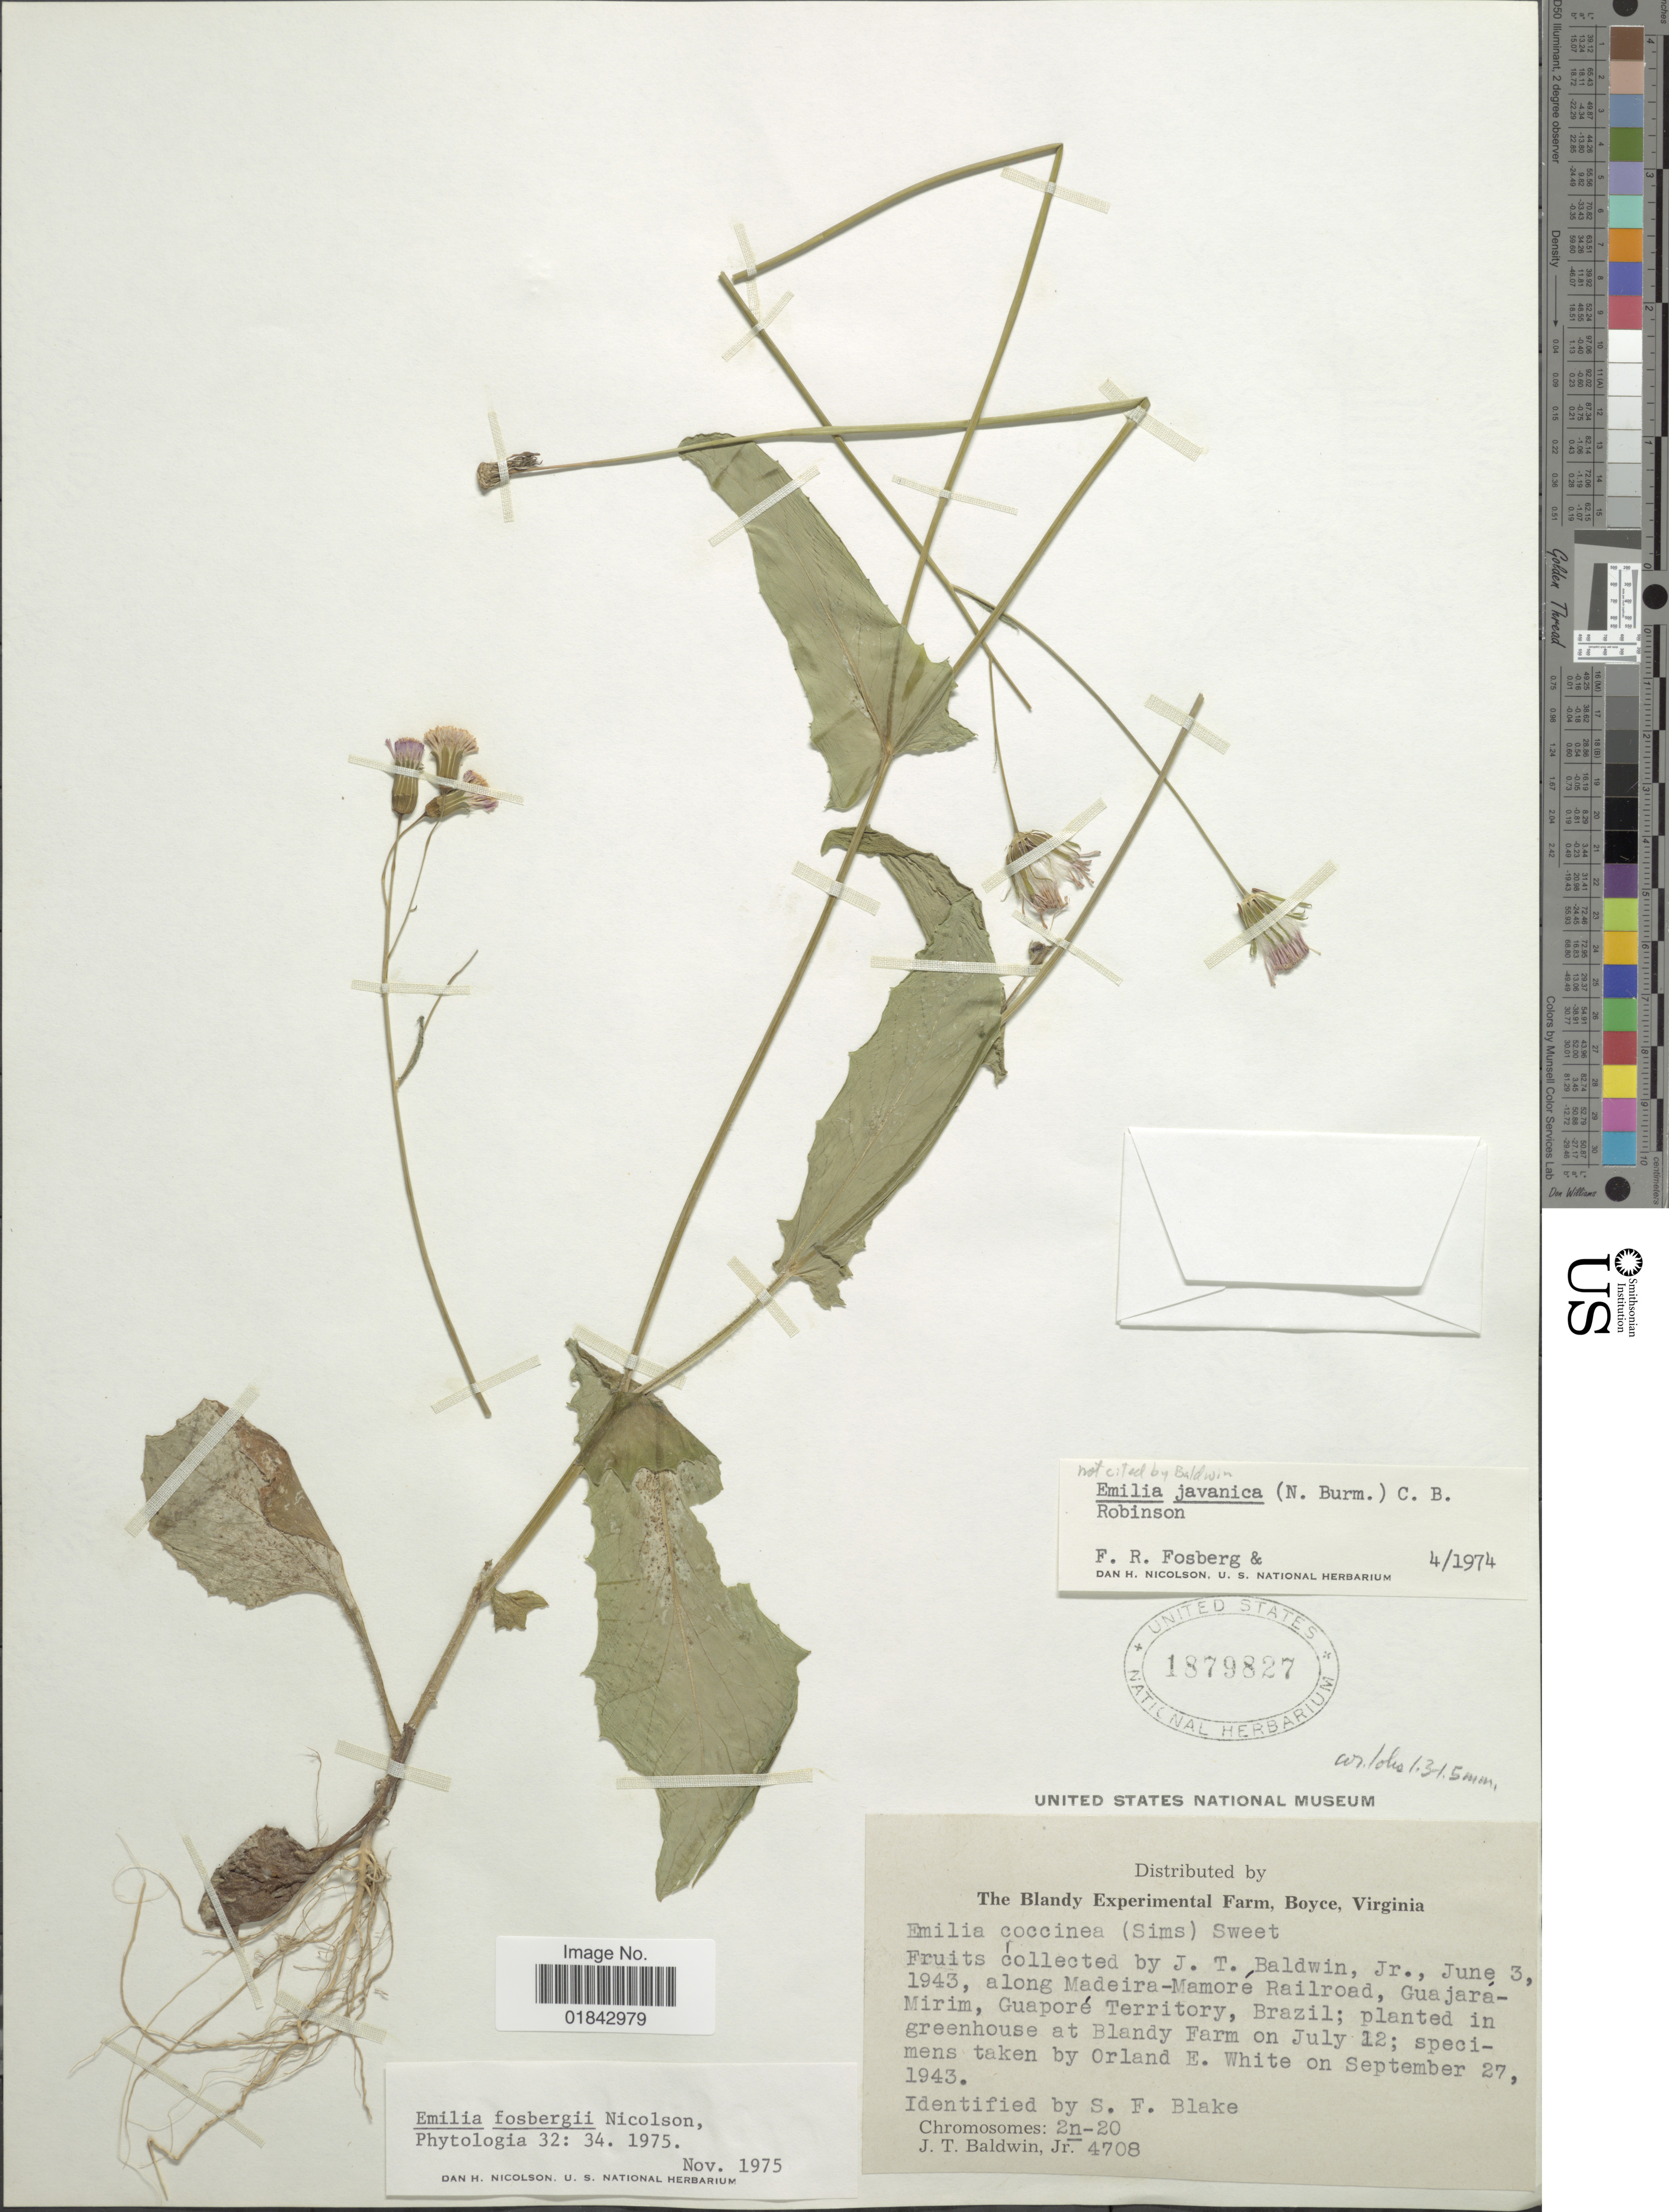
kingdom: Plantae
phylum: Tracheophyta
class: Magnoliopsida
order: Asterales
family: Asteraceae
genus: Emilia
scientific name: Emilia fosbergii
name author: Nicolson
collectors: J. T. Baldwin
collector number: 4708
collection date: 1943-09-27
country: United States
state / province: Virginia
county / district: Clarke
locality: Collected from cultivation in greenhouse at Blandy Farm. Originally frorm along Madeira-Mamoré Railroad, Guajara- Mirrim, Guaporé Territory;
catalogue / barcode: US 1879827